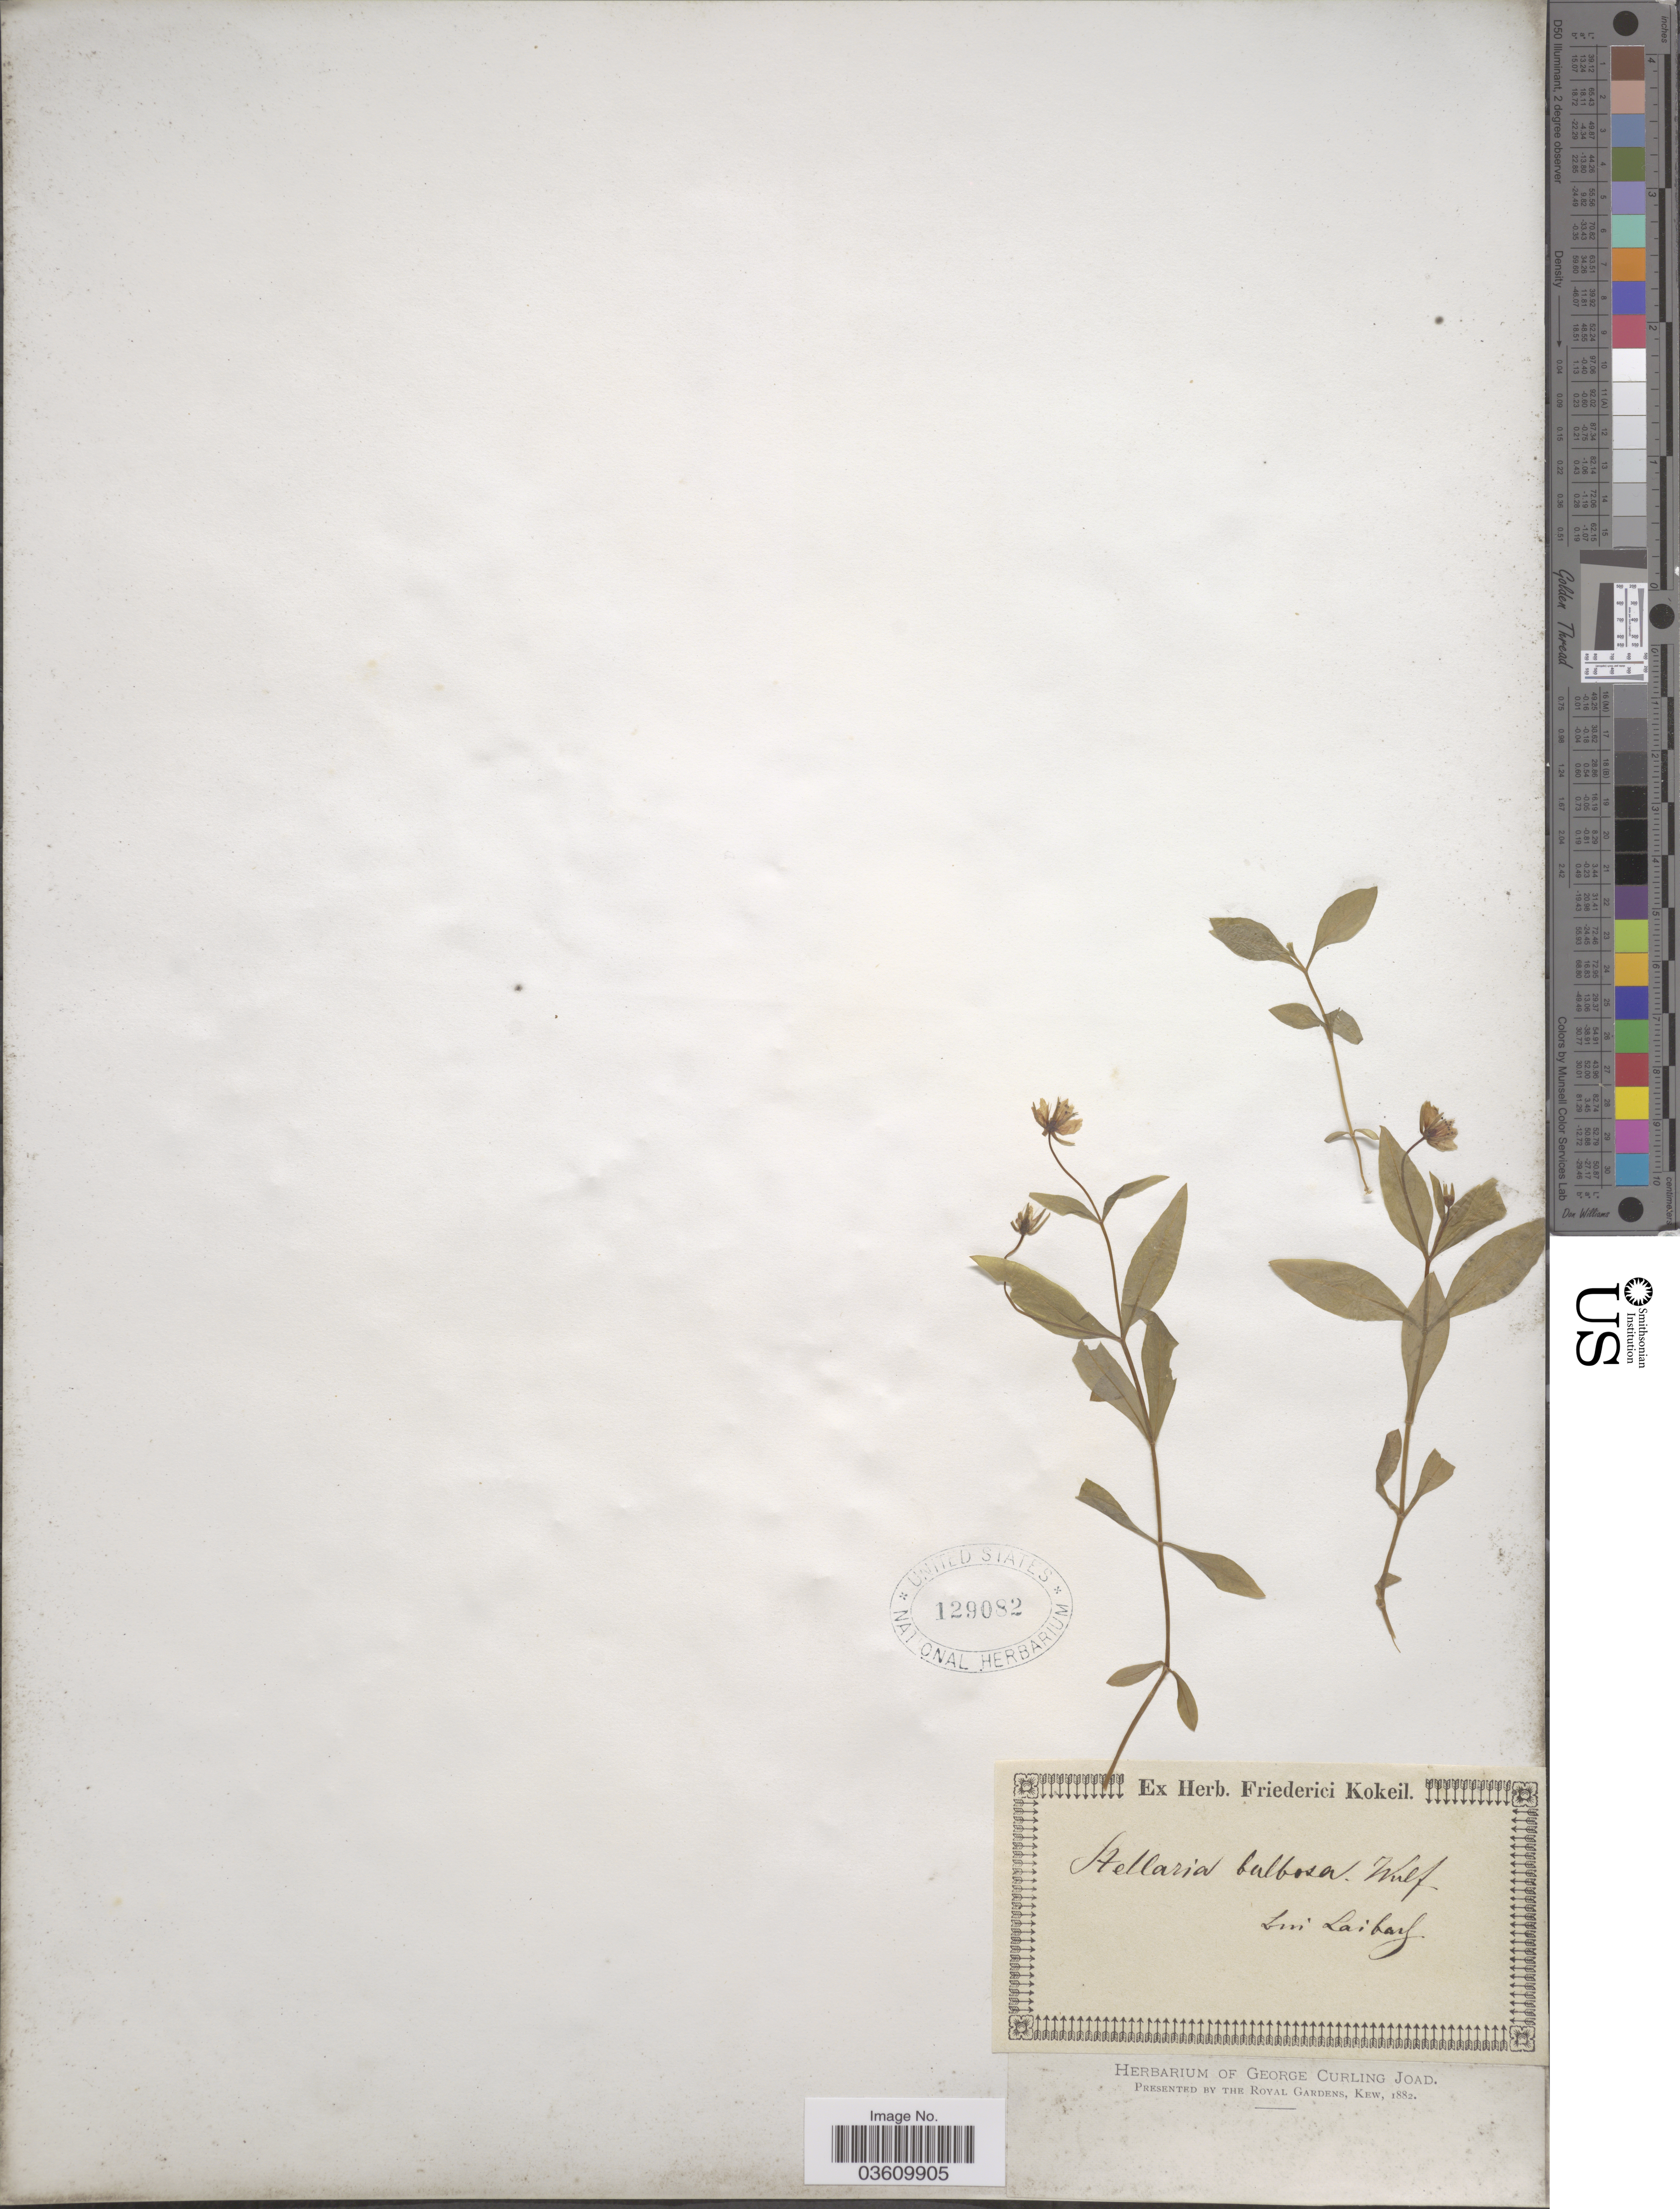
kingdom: Plantae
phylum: Tracheophyta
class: Magnoliopsida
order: Caryophyllales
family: Caryophyllaceae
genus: Stellaria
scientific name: Stellaria bulbosa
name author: Wulfen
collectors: Ex herb. Friederici Kokeil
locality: Lei [interpreted] Laibarf [interpreted].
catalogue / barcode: US 129082